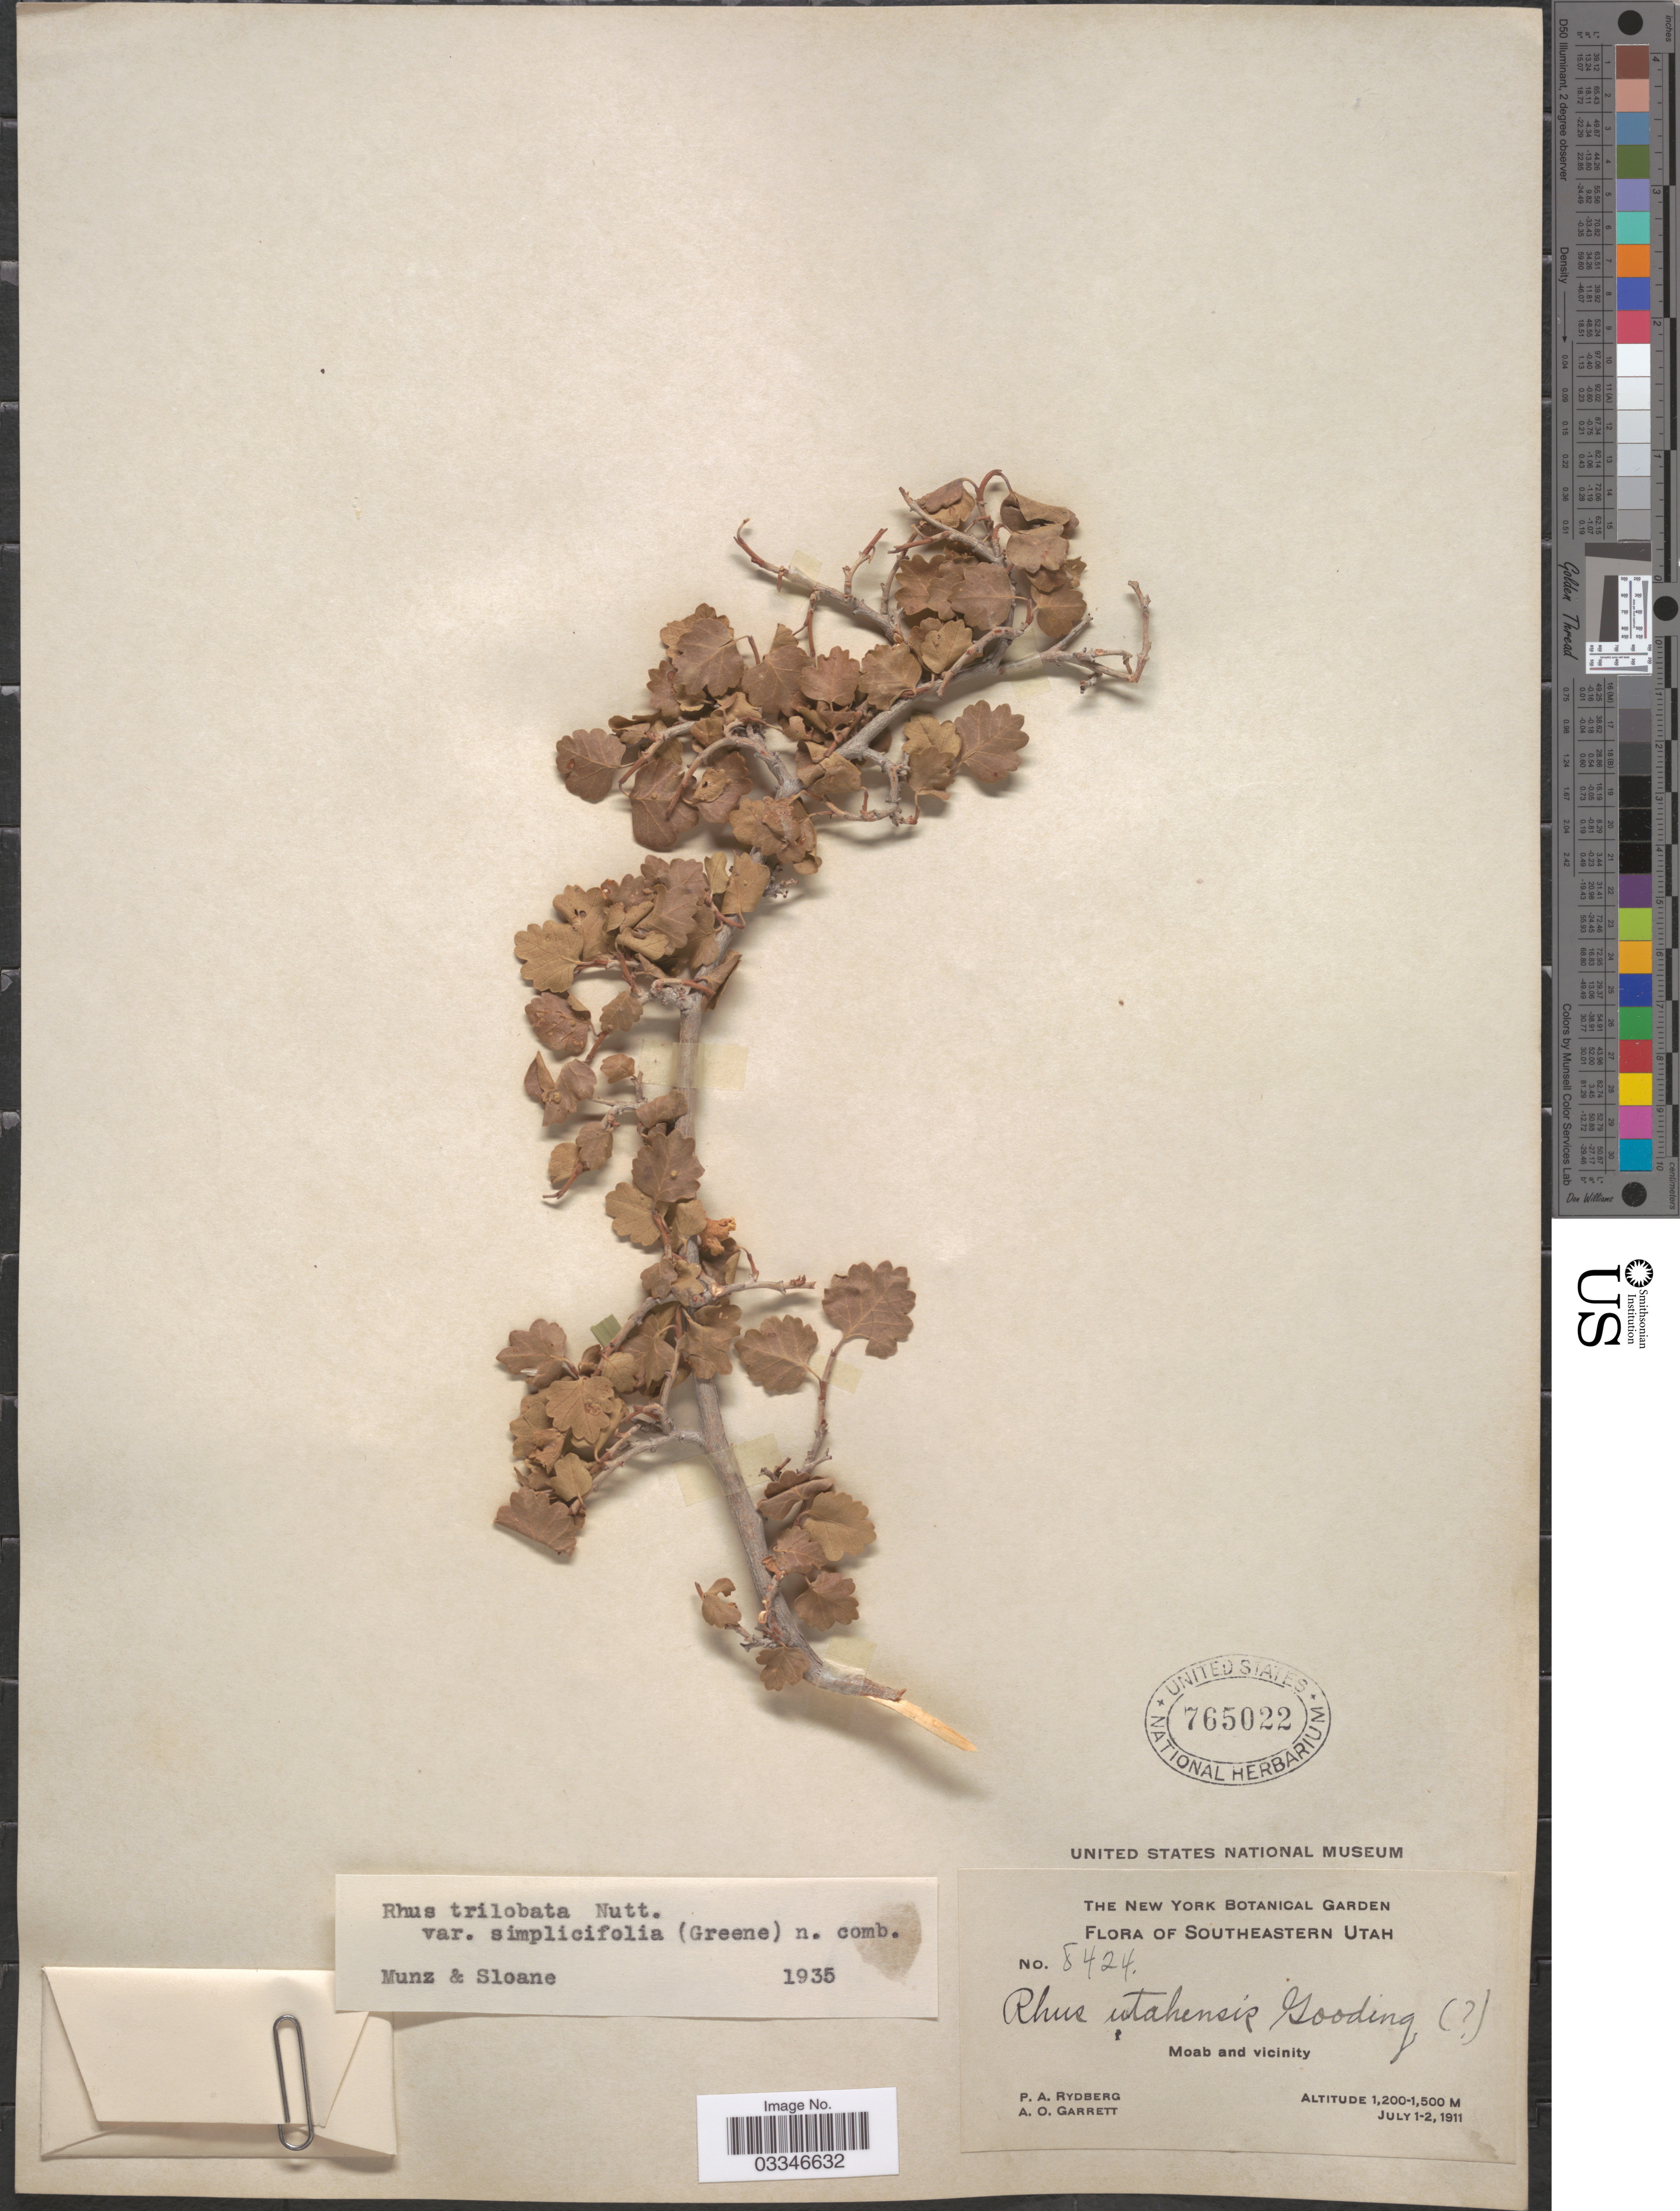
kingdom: Plantae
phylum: Tracheophyta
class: Magnoliopsida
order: Sapindales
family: Anacardiaceae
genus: Rhus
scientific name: Rhus trilobata var. simplicifolia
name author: (Greene) F.A. Barkley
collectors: P. A. Rydberg & A. O. Garrett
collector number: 8424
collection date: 1911-07-01/1911-07-02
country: United States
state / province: Utah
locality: Southeastern Utah. Moab and vicinity.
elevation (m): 1200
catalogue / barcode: US 765022